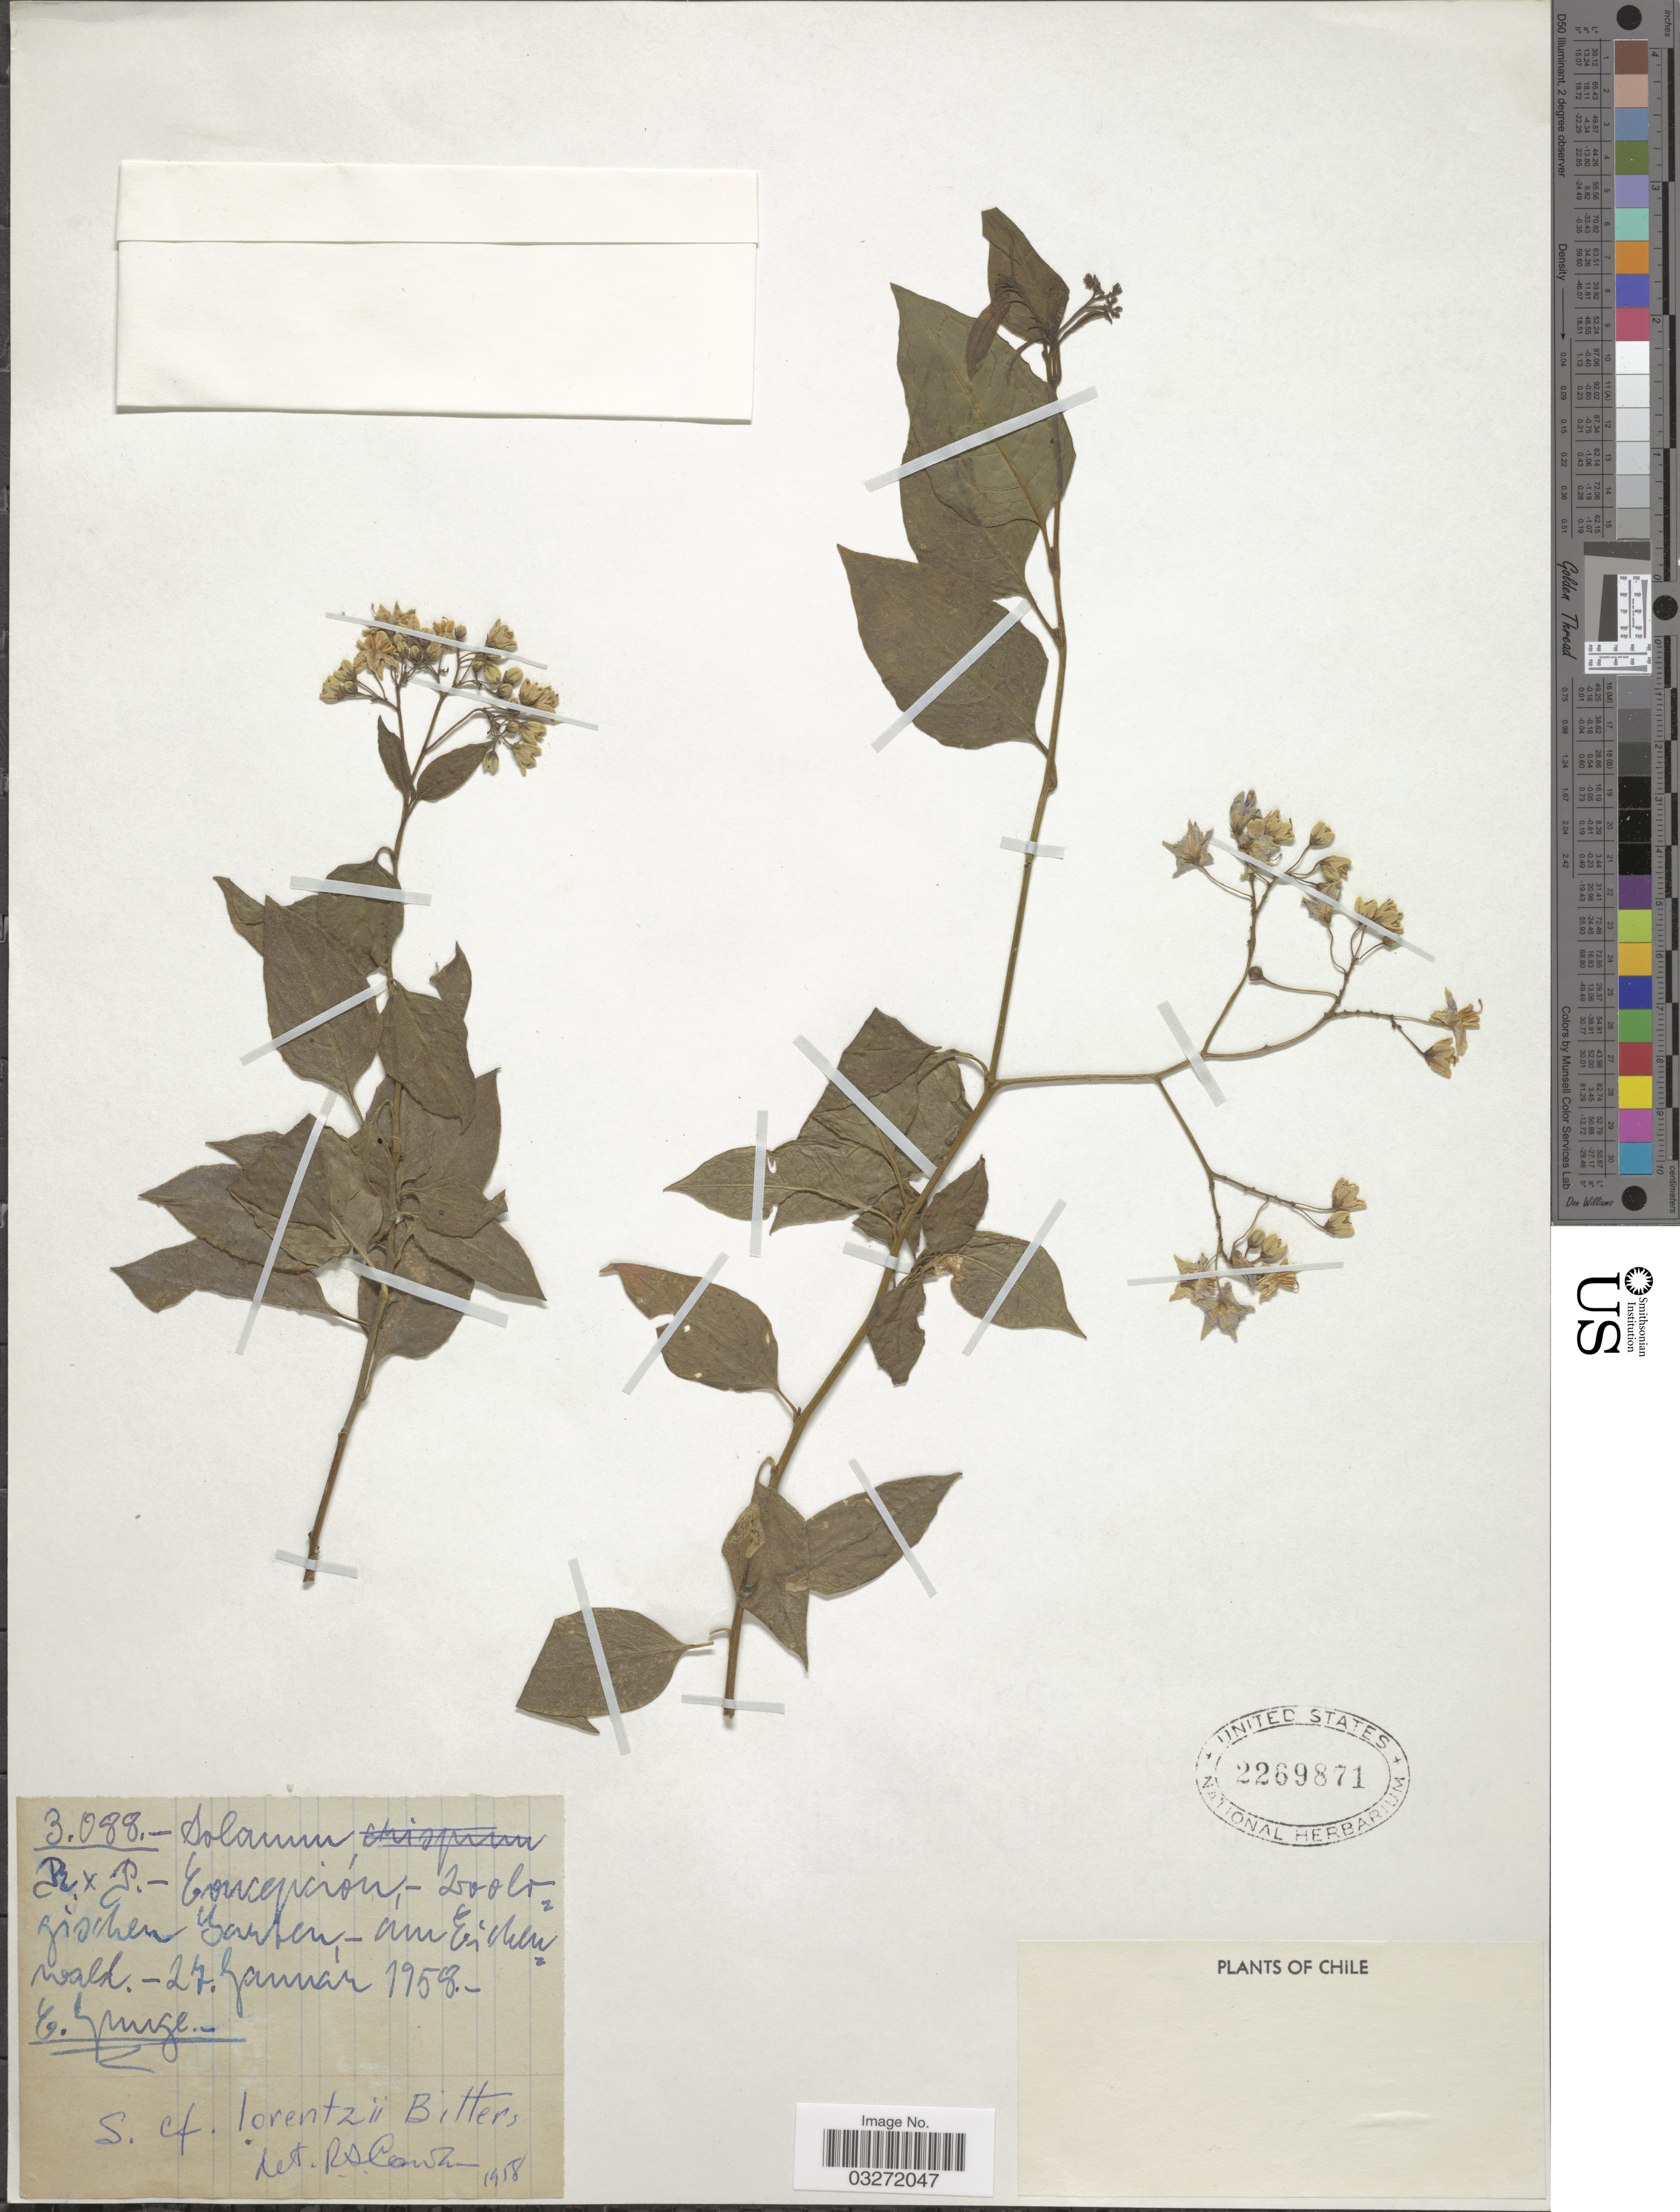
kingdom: Plantae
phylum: Tracheophyta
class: Magnoliopsida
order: Solanales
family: Solanaceae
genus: Solanum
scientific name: Solanum lorentzii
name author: Bitter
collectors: E. Junge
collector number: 3088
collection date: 1958-01-27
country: Chile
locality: Concepción - Zoologischen Garten - am Eichen wald.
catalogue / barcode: US 2269871